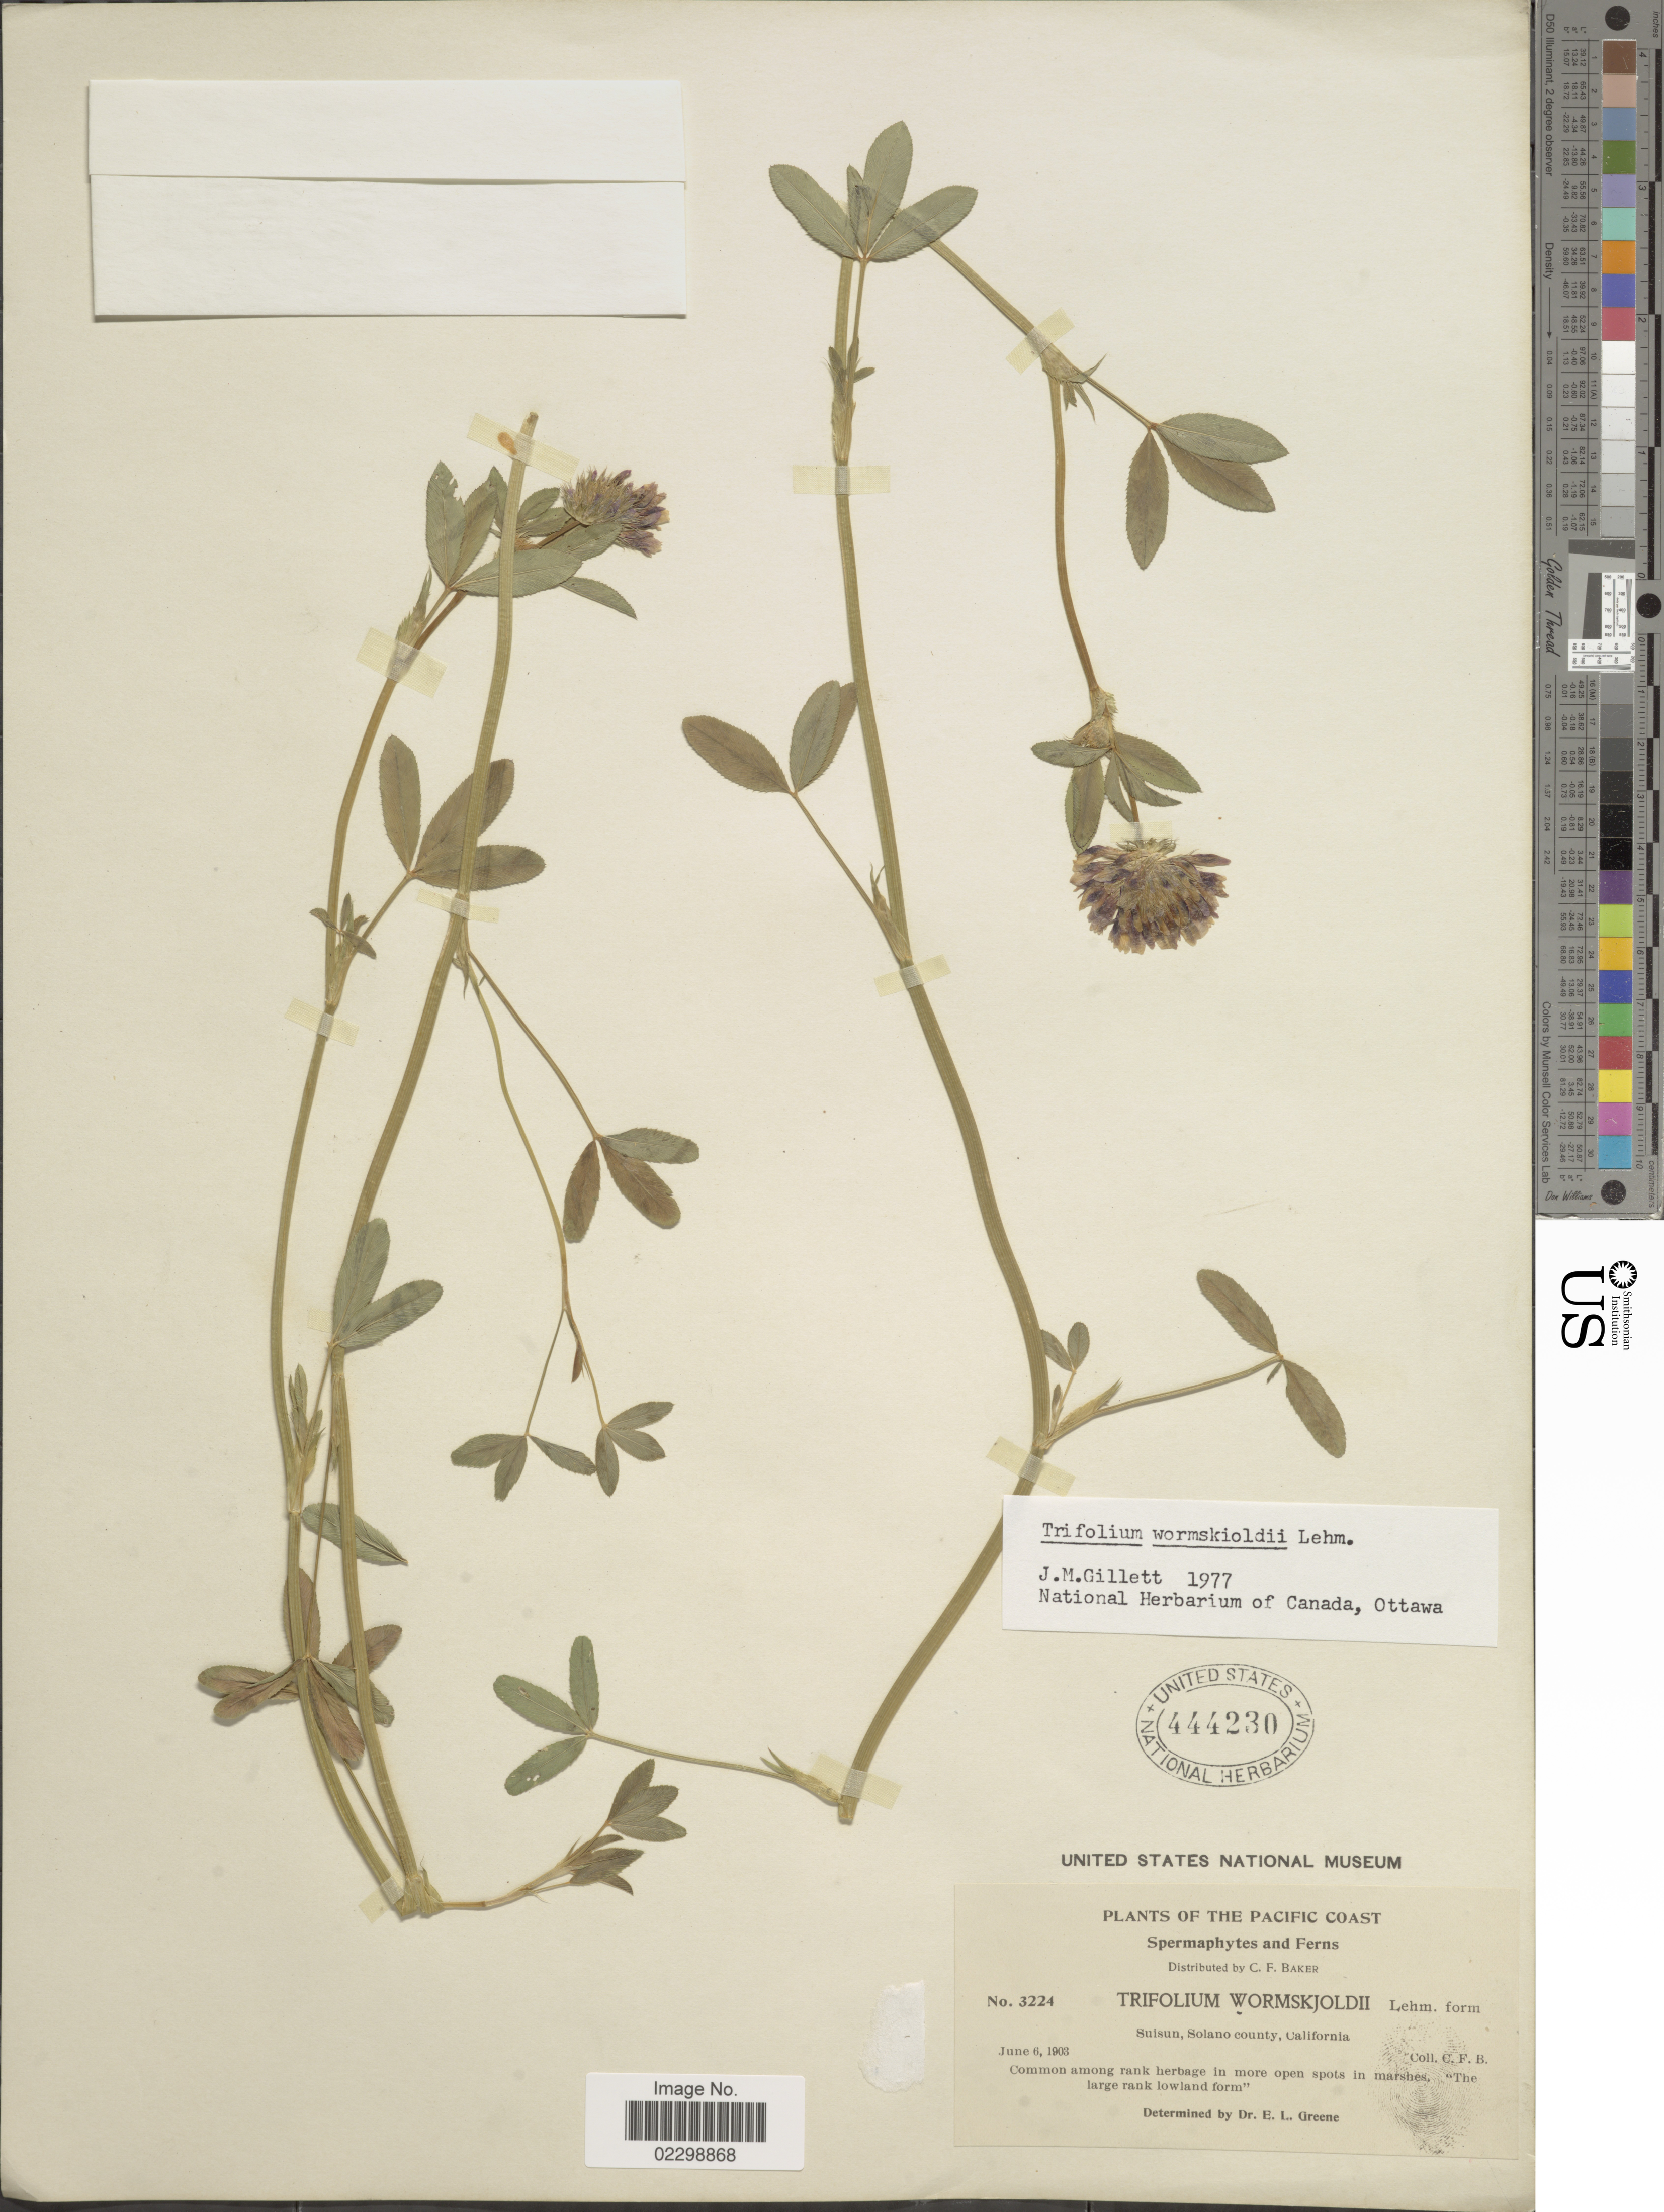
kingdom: Plantae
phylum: Tracheophyta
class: Magnoliopsida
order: Fabales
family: Fabaceae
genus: Trifolium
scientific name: Trifolium wormskioldii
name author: Lehm.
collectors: C. F. Baker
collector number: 3224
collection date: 1903-06-06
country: United States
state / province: California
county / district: Solano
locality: Pacific Coast, Suisun, Solano county, common among rank herbage in more open spots in marshes, "The large rank lowland form"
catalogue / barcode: US 444230